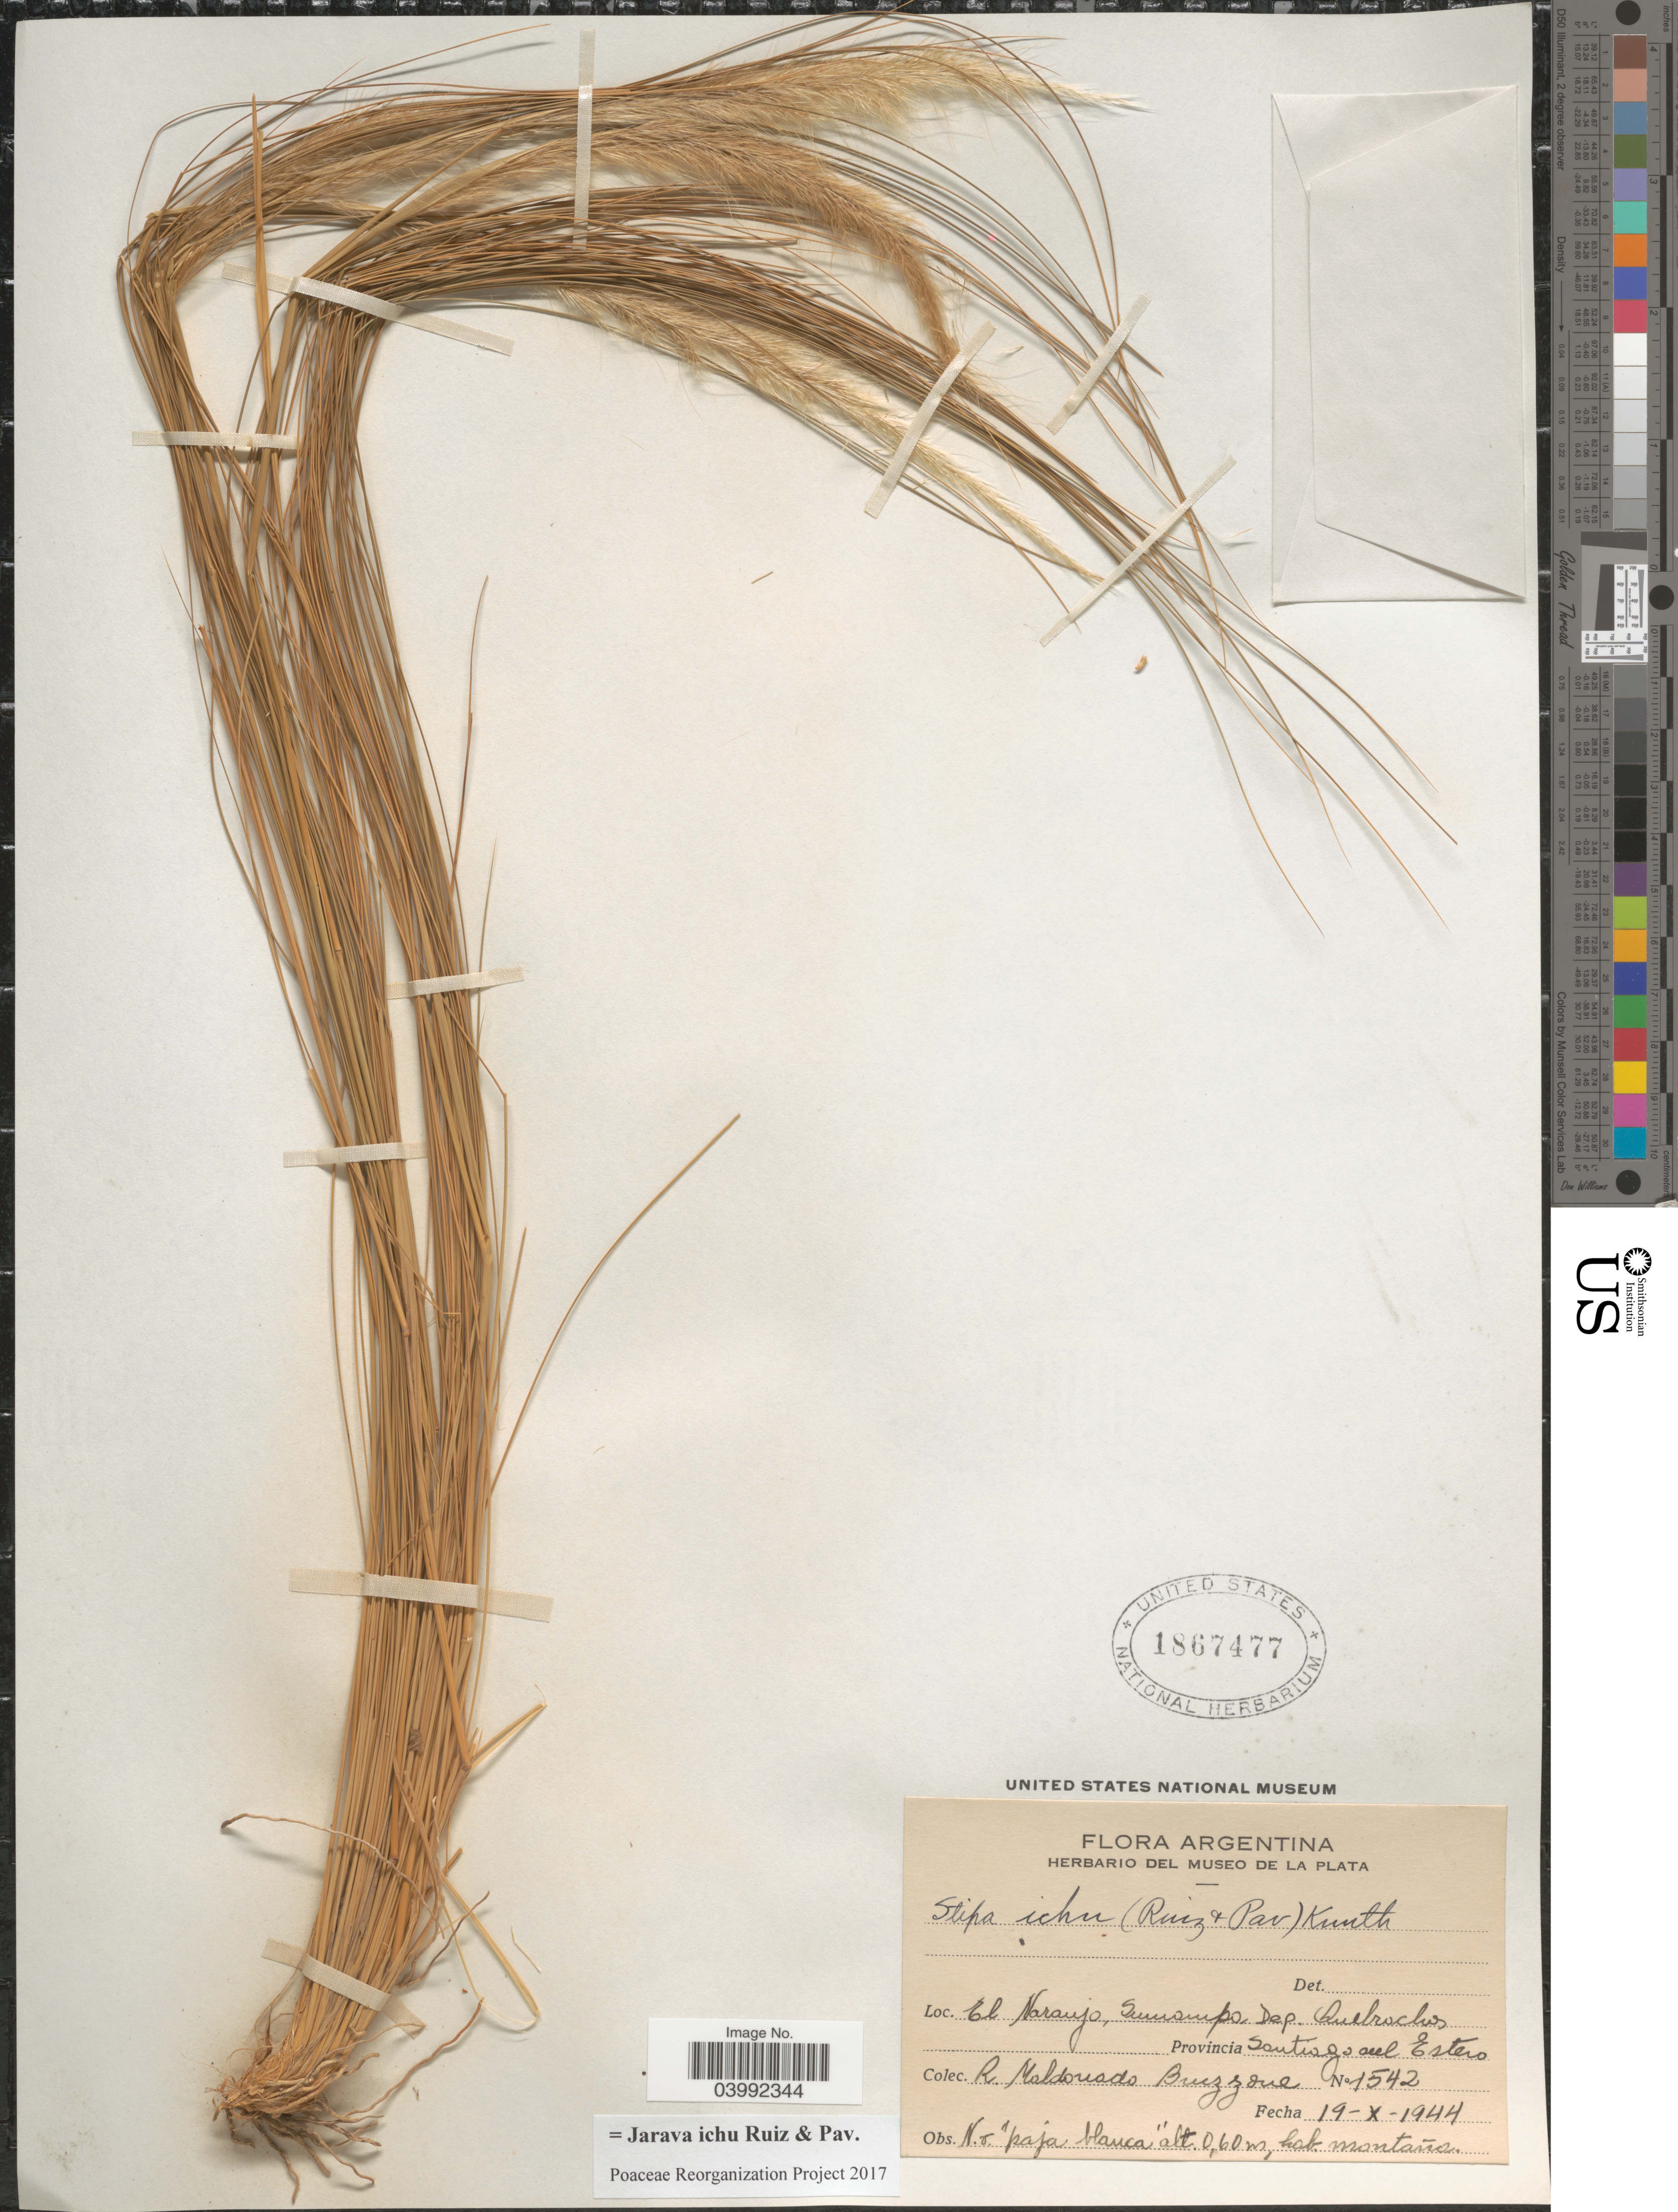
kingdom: Plantae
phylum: Tracheophyta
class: Liliopsida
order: Poales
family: Poaceae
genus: Jarava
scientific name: Jarava ichu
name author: Ruiz & Pav.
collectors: R. Bruzzone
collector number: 1542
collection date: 1944-10-19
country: Argentina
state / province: Santiago del Estero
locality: El Naranjo, Sumampa, Dep. Quebrachos.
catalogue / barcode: US 1867477